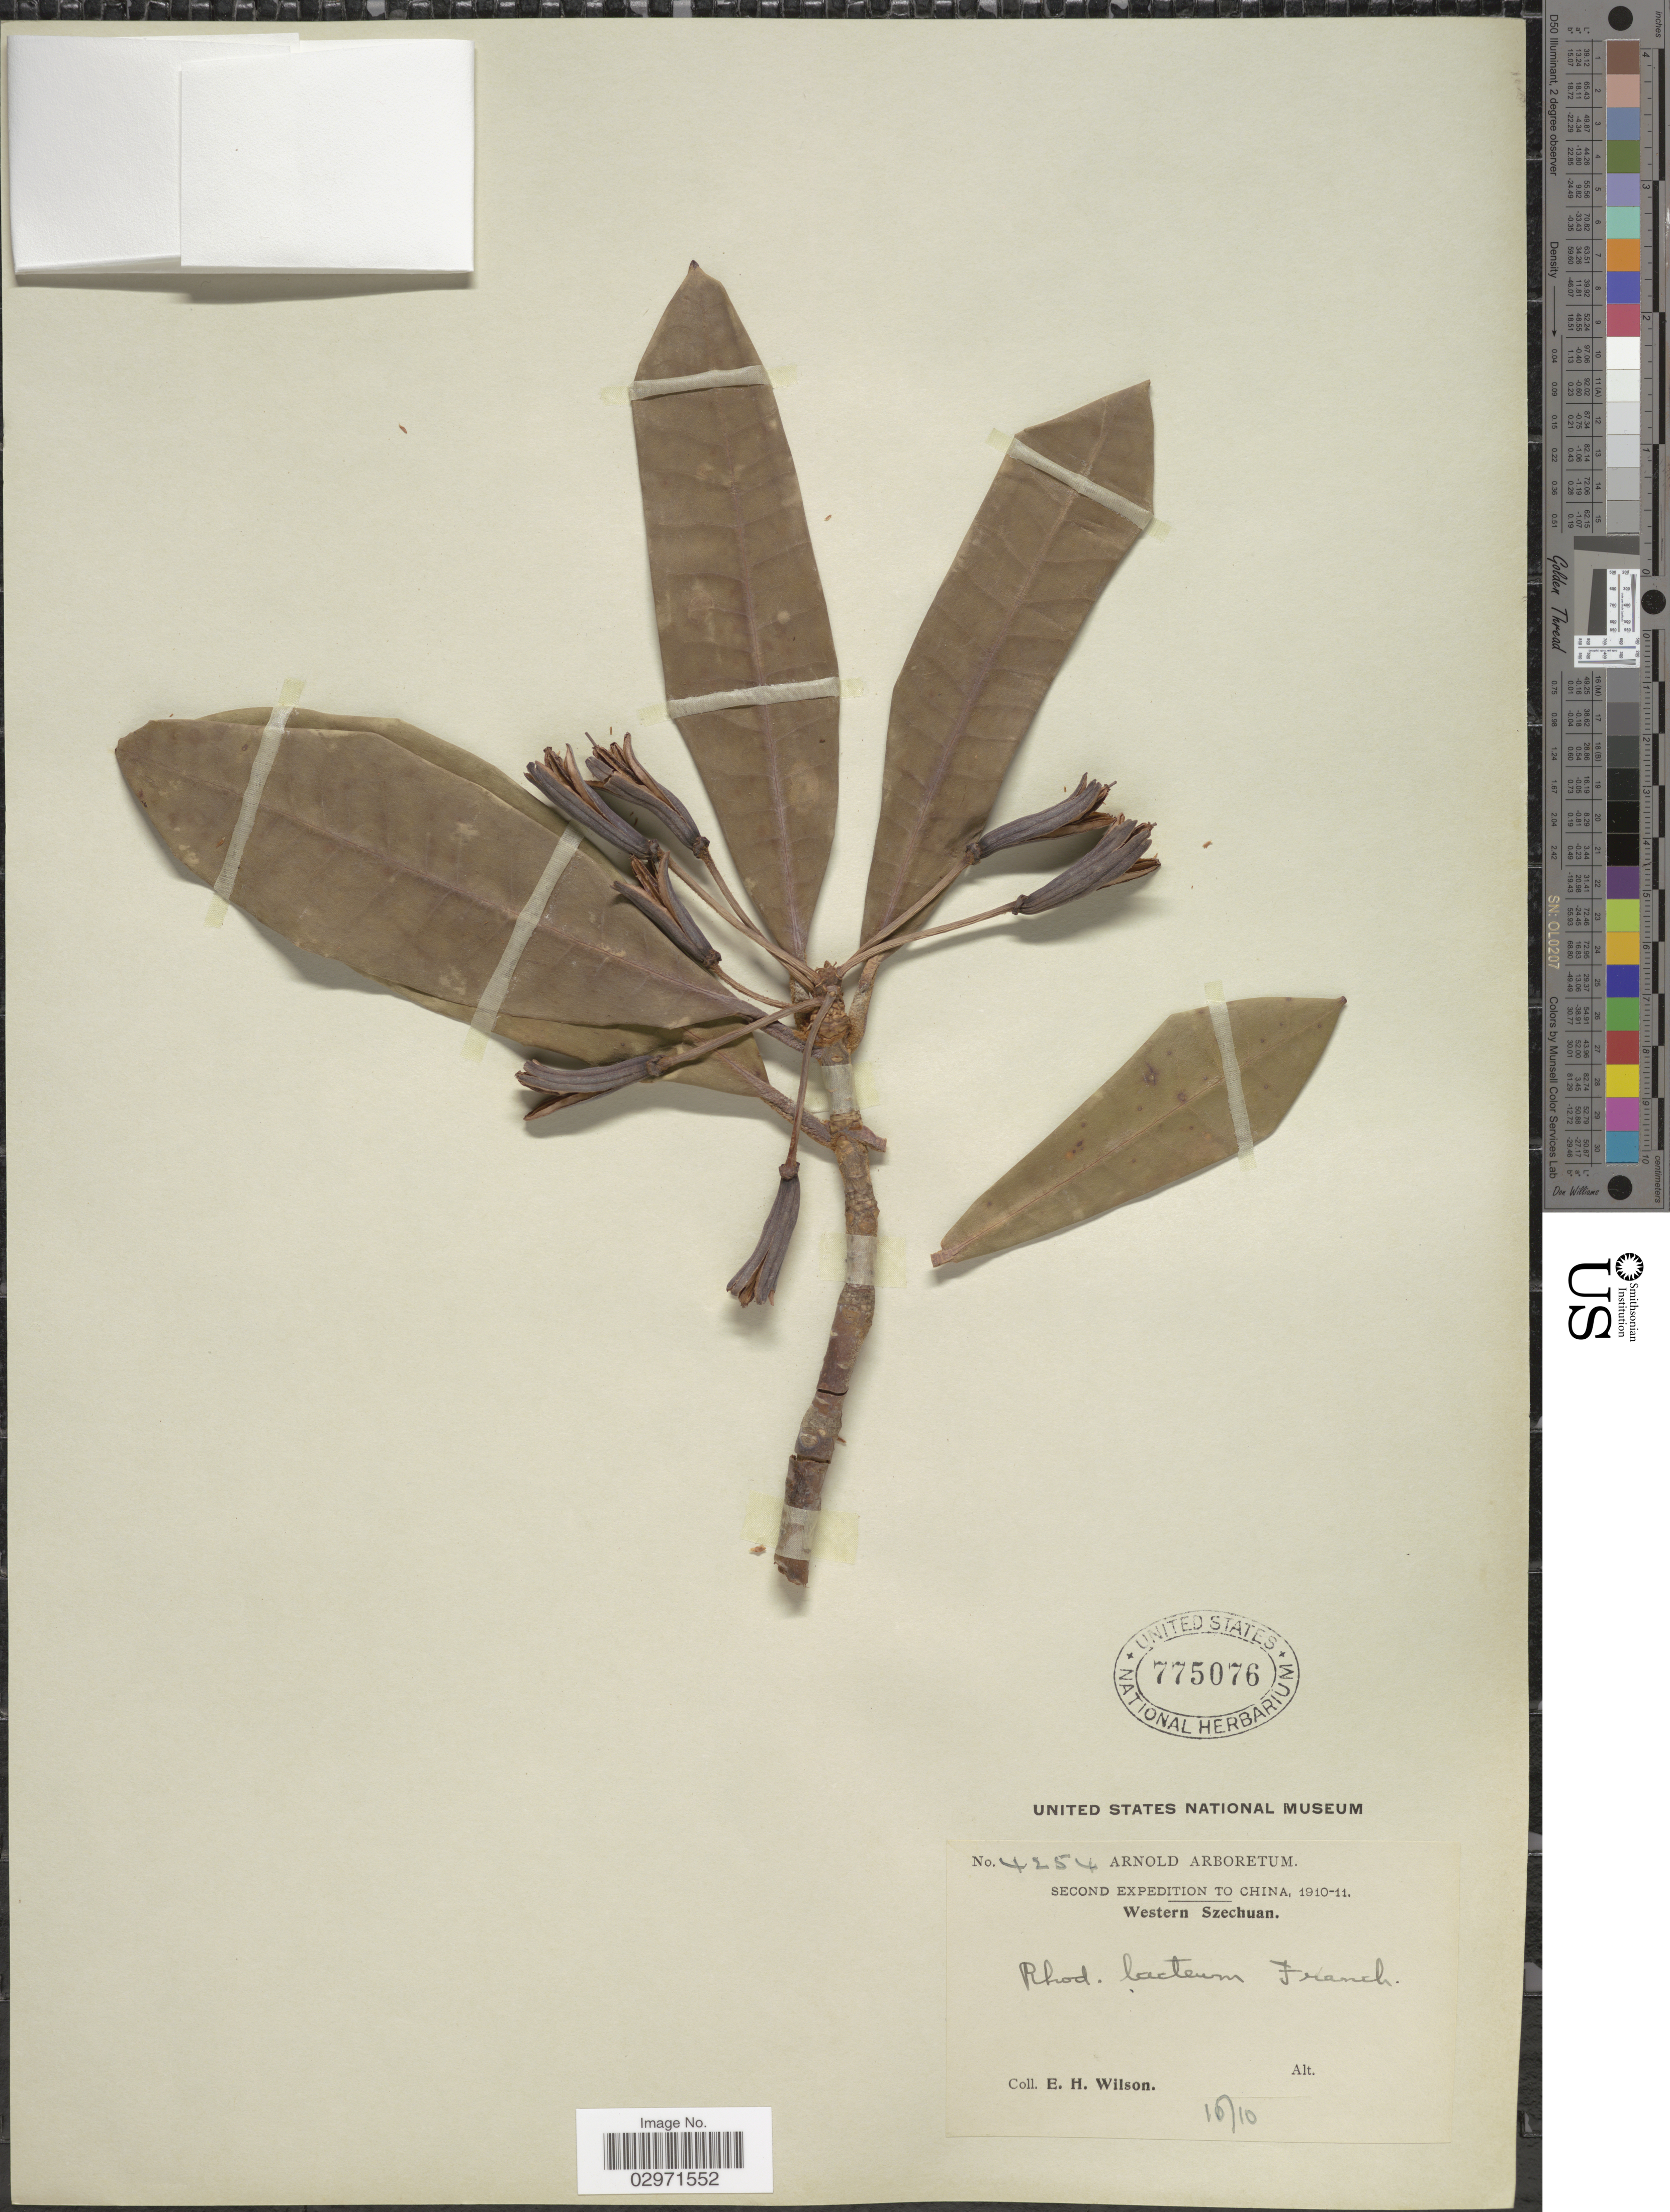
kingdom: Plantae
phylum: Tracheophyta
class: Magnoliopsida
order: Ericales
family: Ericaceae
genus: Rhododendron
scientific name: Rhododendron lacteum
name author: Franch.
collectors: E. Wilson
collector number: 4254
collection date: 1910-10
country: China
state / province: Sichuan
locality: Western Szechuan.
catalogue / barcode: US 775076